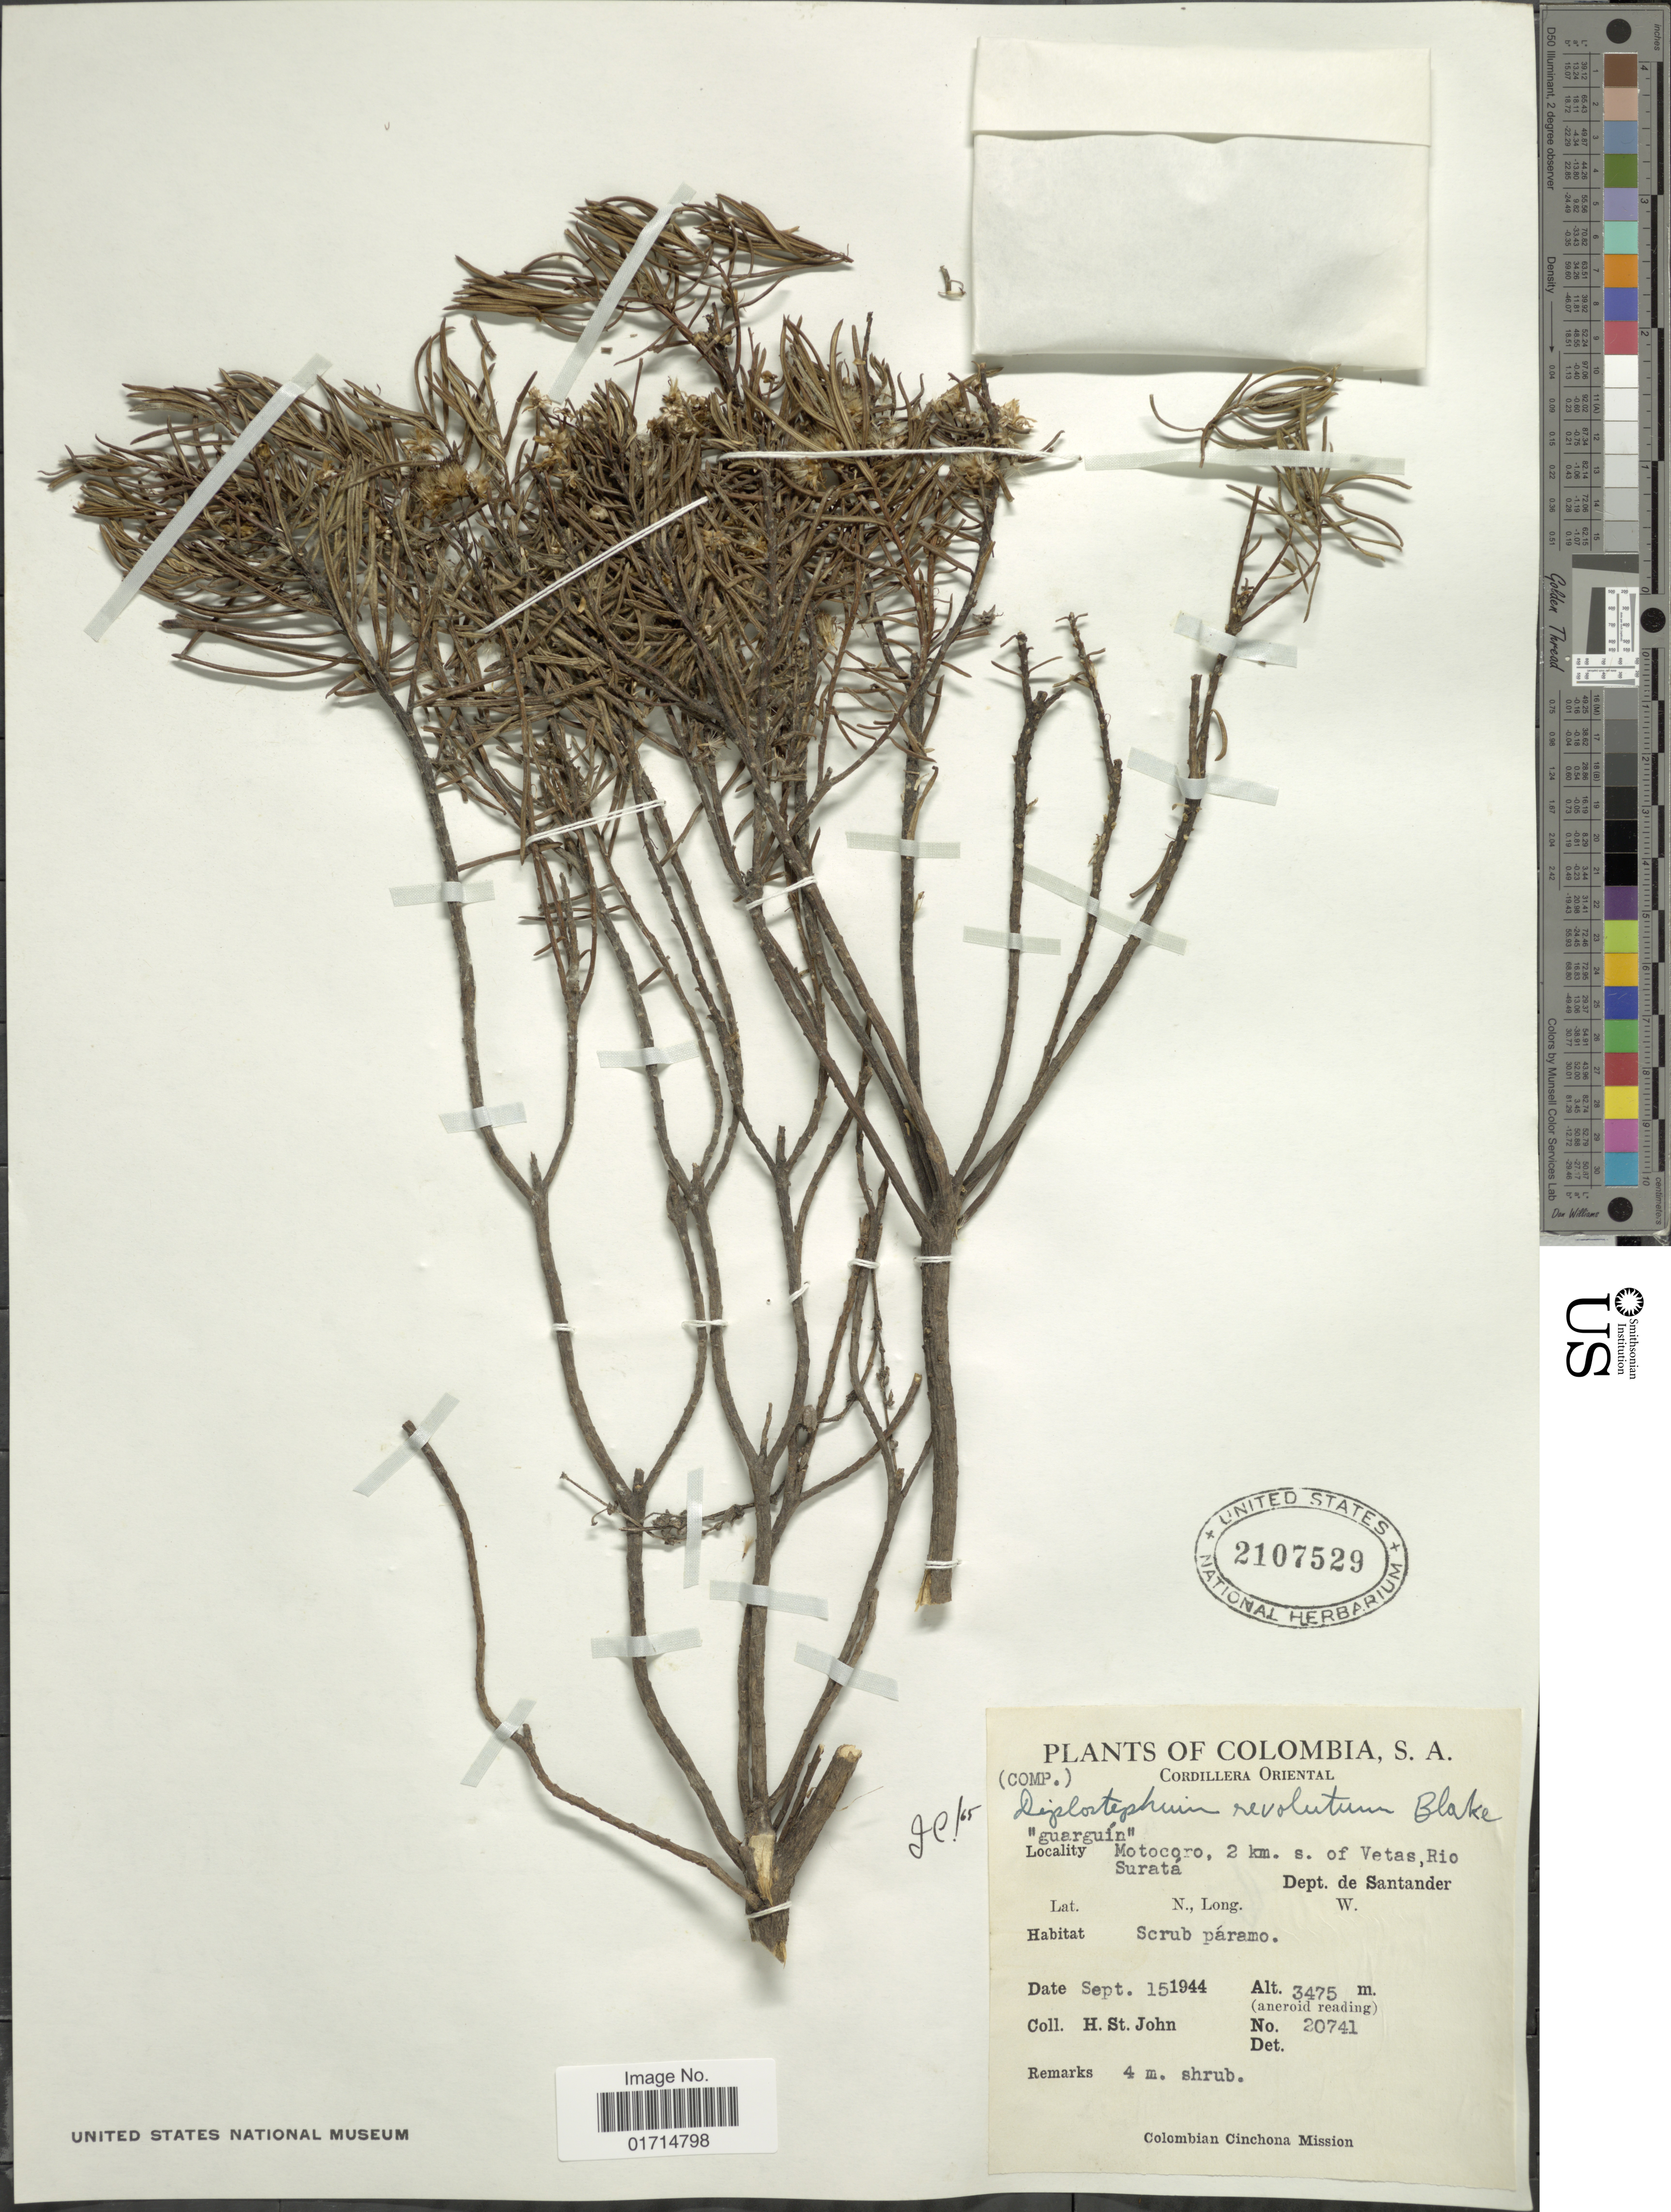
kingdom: Plantae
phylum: Tracheophyta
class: Magnoliopsida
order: Asterales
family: Asteraceae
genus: Diplostephium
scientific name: Diplostephium revolutum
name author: S.F. Blake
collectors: H. St. John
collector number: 20741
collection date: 1944-09-15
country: Colombia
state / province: Santander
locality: Colombia, S. A. Cordillera Oriental. Motocoro, 2 km. s. of Vetas, Rio Surata. Dept. de Santander.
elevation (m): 3475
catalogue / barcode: US 2107529